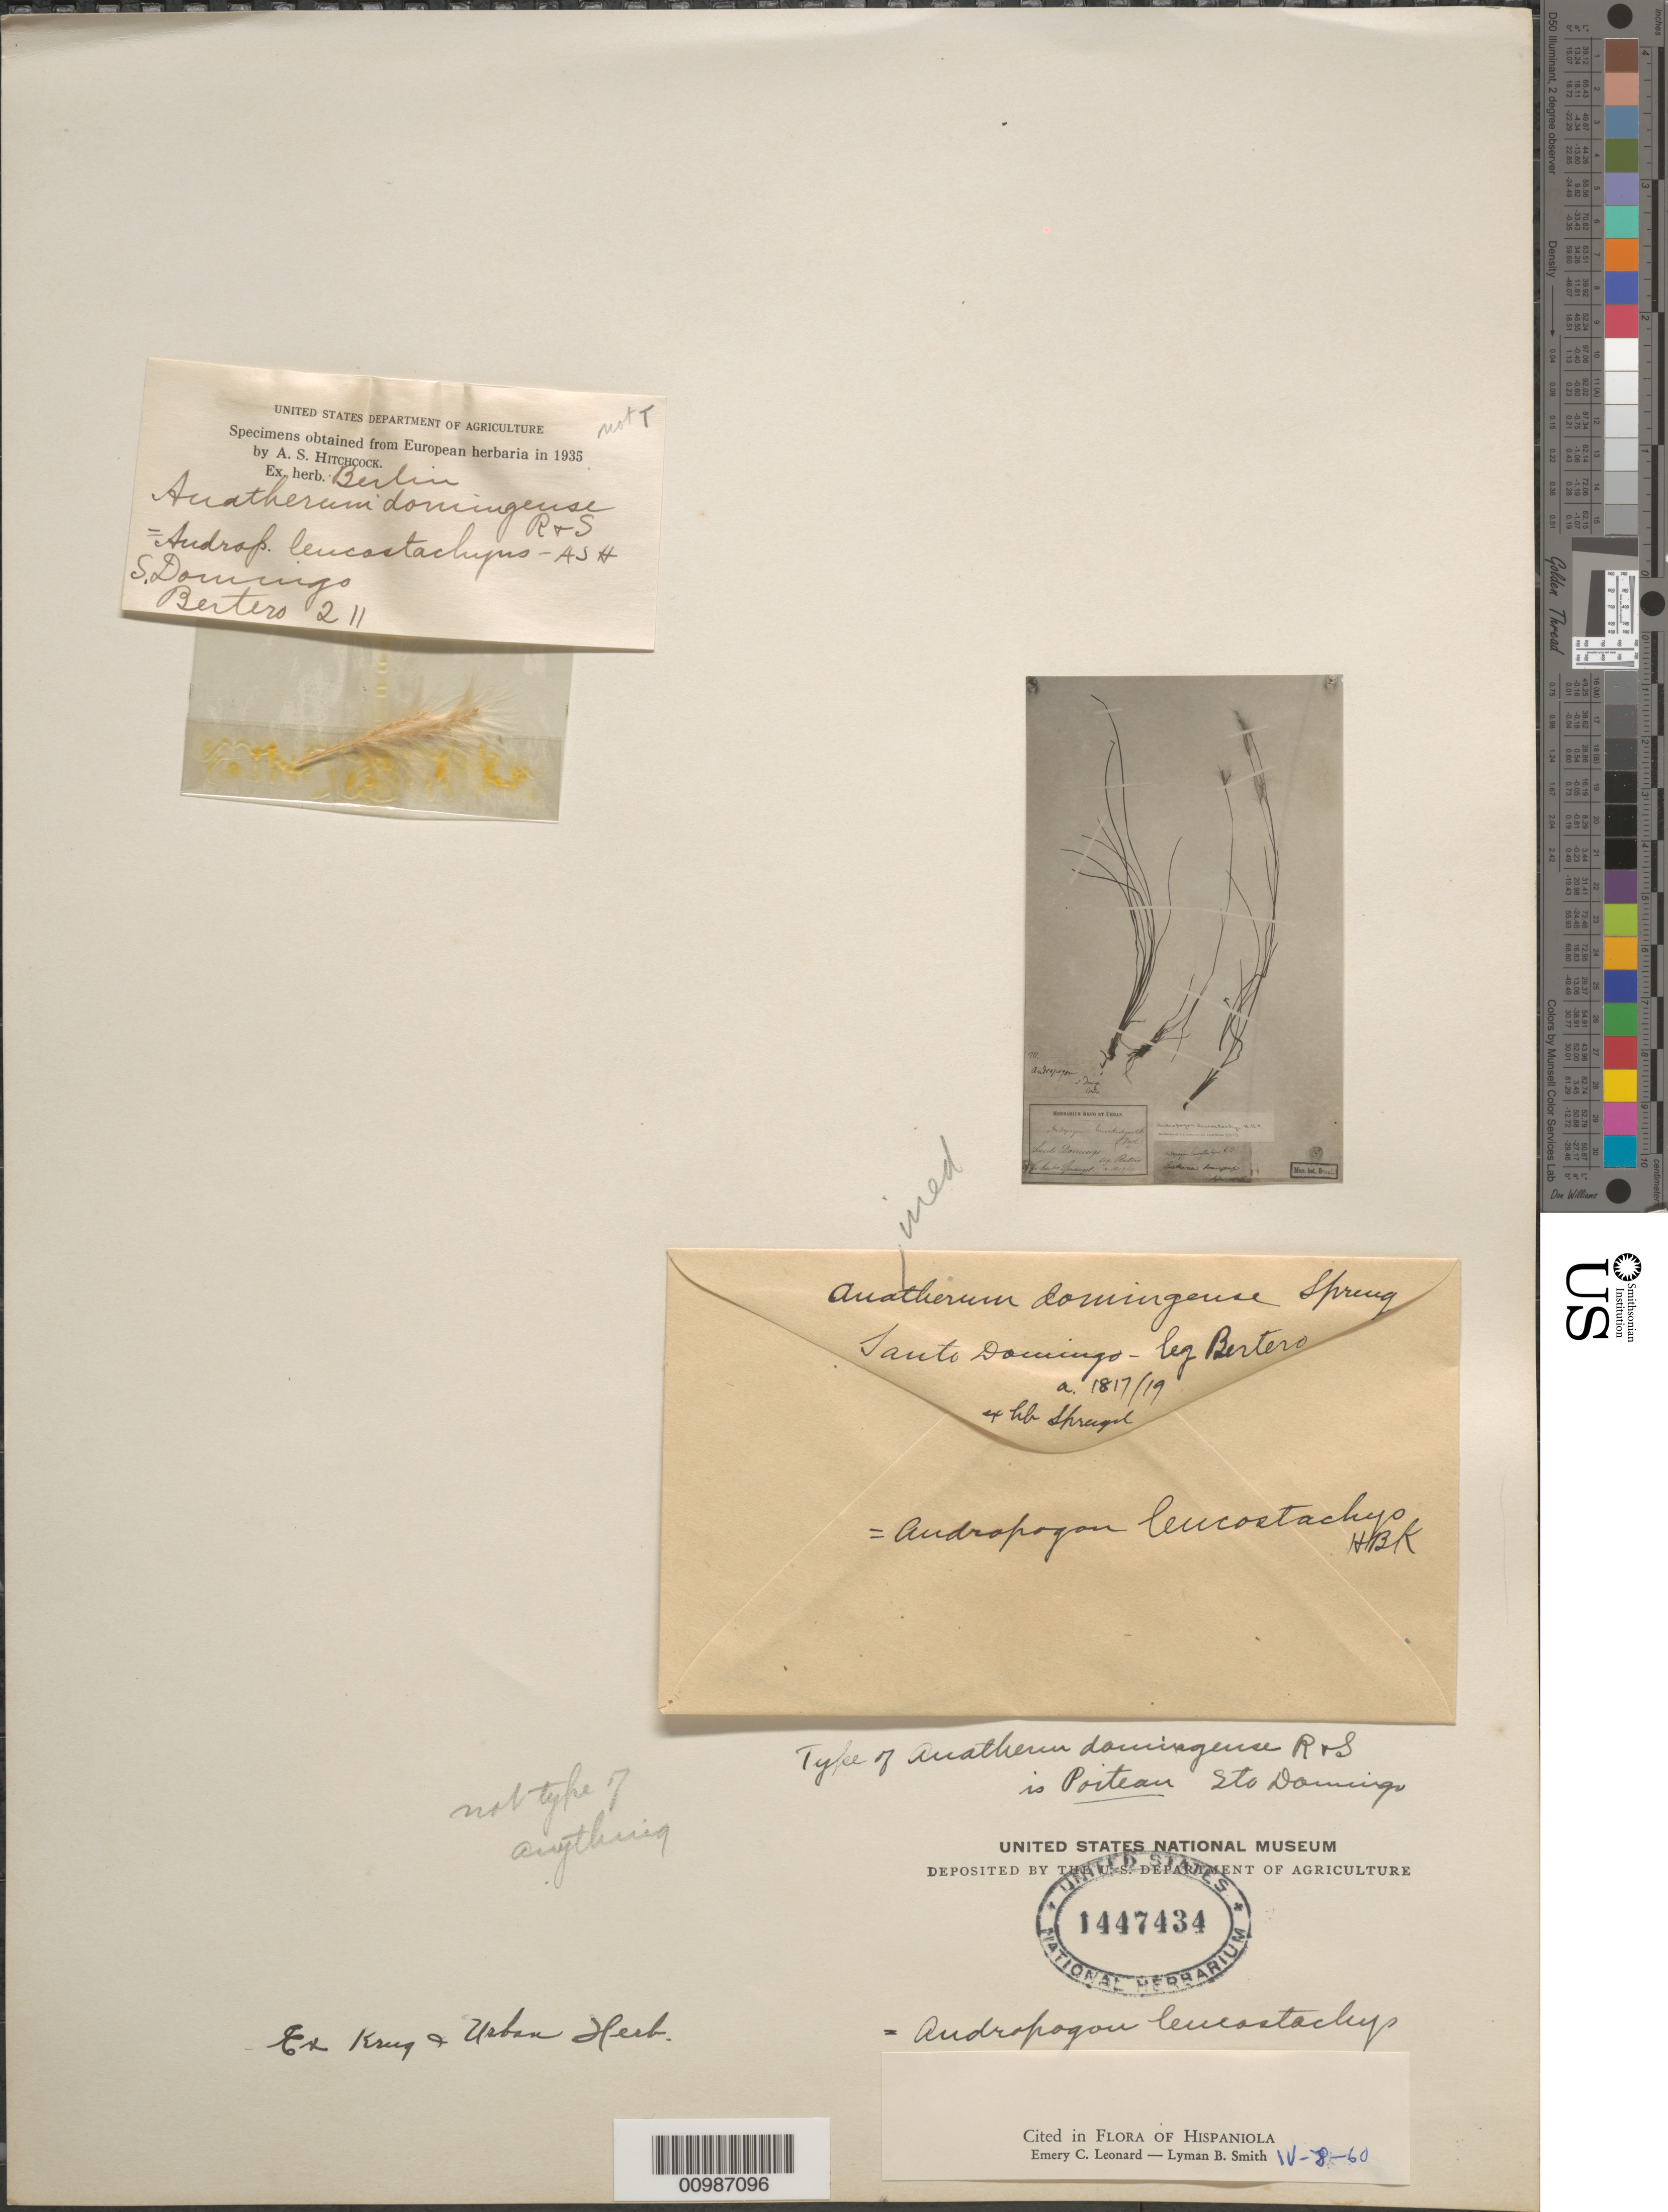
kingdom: Plantae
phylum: Tracheophyta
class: Liliopsida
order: Poales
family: Poaceae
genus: Andropogon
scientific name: Andropogon leucostachyus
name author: Kunth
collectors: Bertero, --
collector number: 211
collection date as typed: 1817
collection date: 1817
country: Dominican Republic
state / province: Distrito Nacional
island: Hispaniola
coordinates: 0 N, 0 E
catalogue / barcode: US 1447434